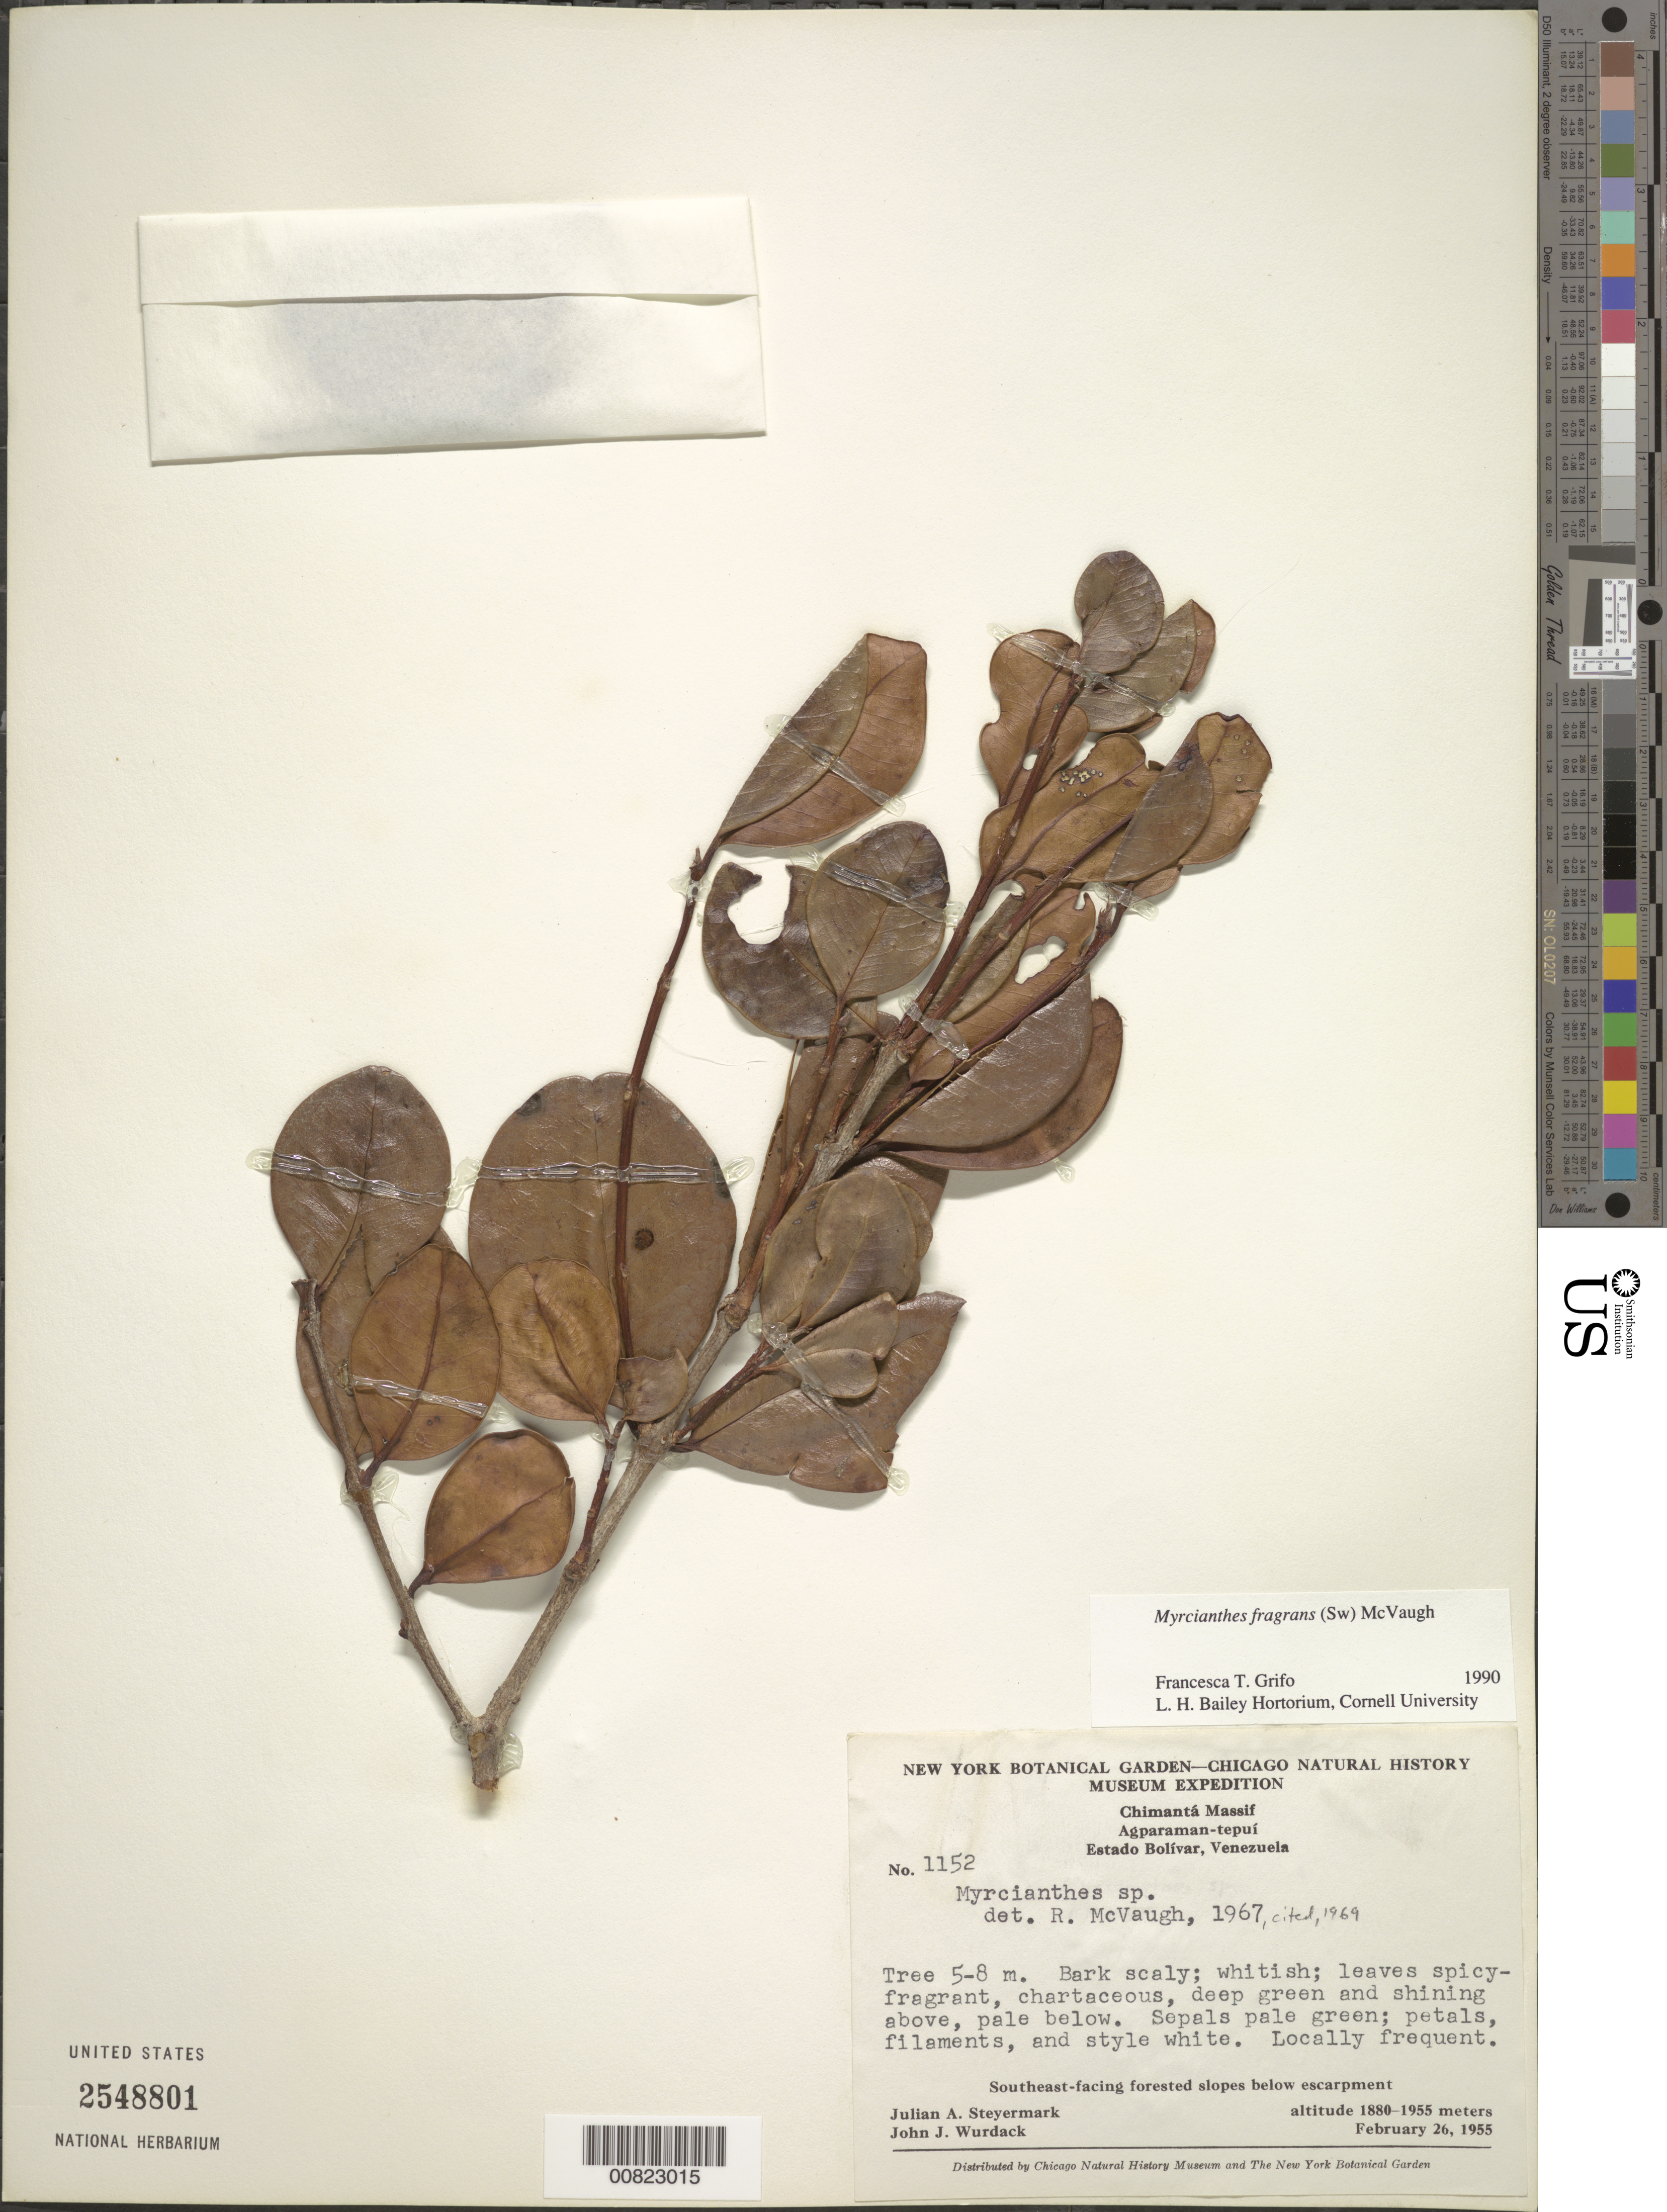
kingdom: Plantae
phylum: Tracheophyta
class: Magnoliopsida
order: Myrtales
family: Myrtaceae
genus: Myrcianthes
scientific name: Myrcianthes fragrans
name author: (Sw.) McVaugh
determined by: Grifo, F. T.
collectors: J. Steyermark & J. J. Wurdack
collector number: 55 1152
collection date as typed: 26-Feb-55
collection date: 1955-02-26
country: Venezuela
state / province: Bolívar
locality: Chimantá Massif, Agparaman-tepuí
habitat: SE facing forested slopes below escarpment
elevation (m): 1880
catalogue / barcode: US 2548801